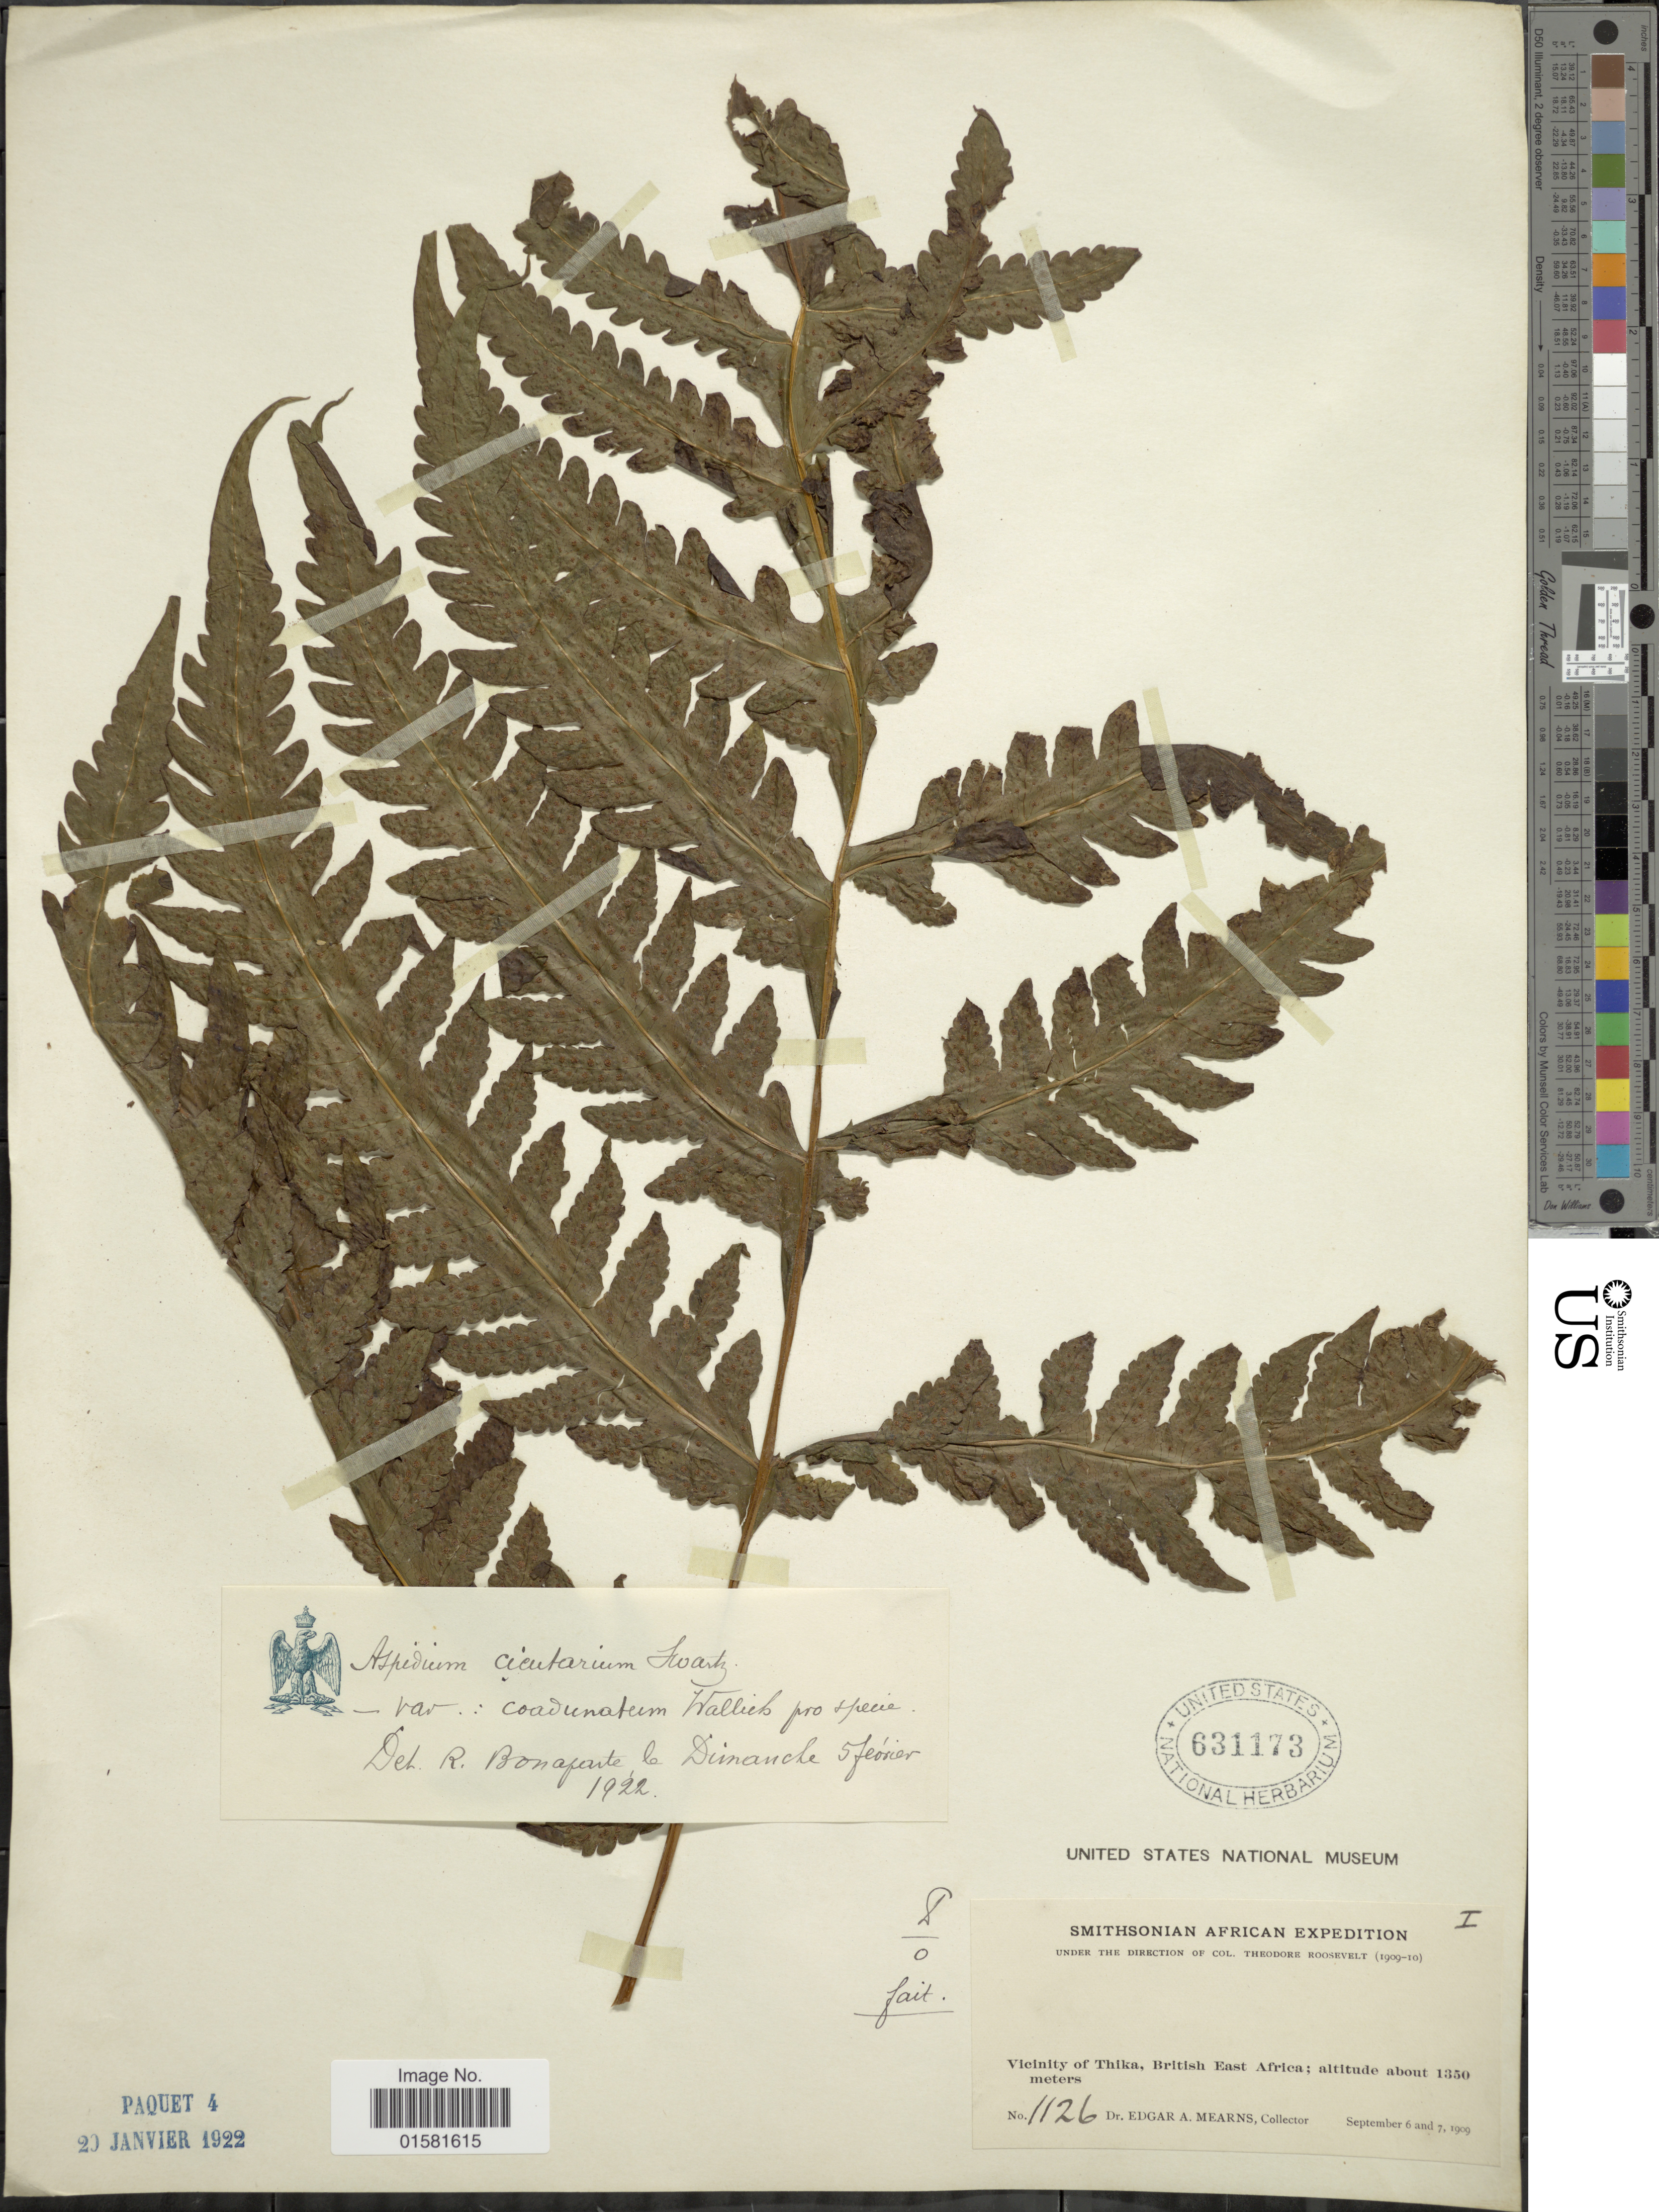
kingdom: Plantae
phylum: Tracheophyta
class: Polypodiopsida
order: Polypodiales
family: Tectariaceae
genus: Tectaria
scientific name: Tectaria macrodonta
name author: (Fée) C. Chr.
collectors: E. A. Mearns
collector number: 1126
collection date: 1909-09-06/1909-09-07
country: Kenya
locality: Vicinity of Thika, British East Africa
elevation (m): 1350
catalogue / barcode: US 631173